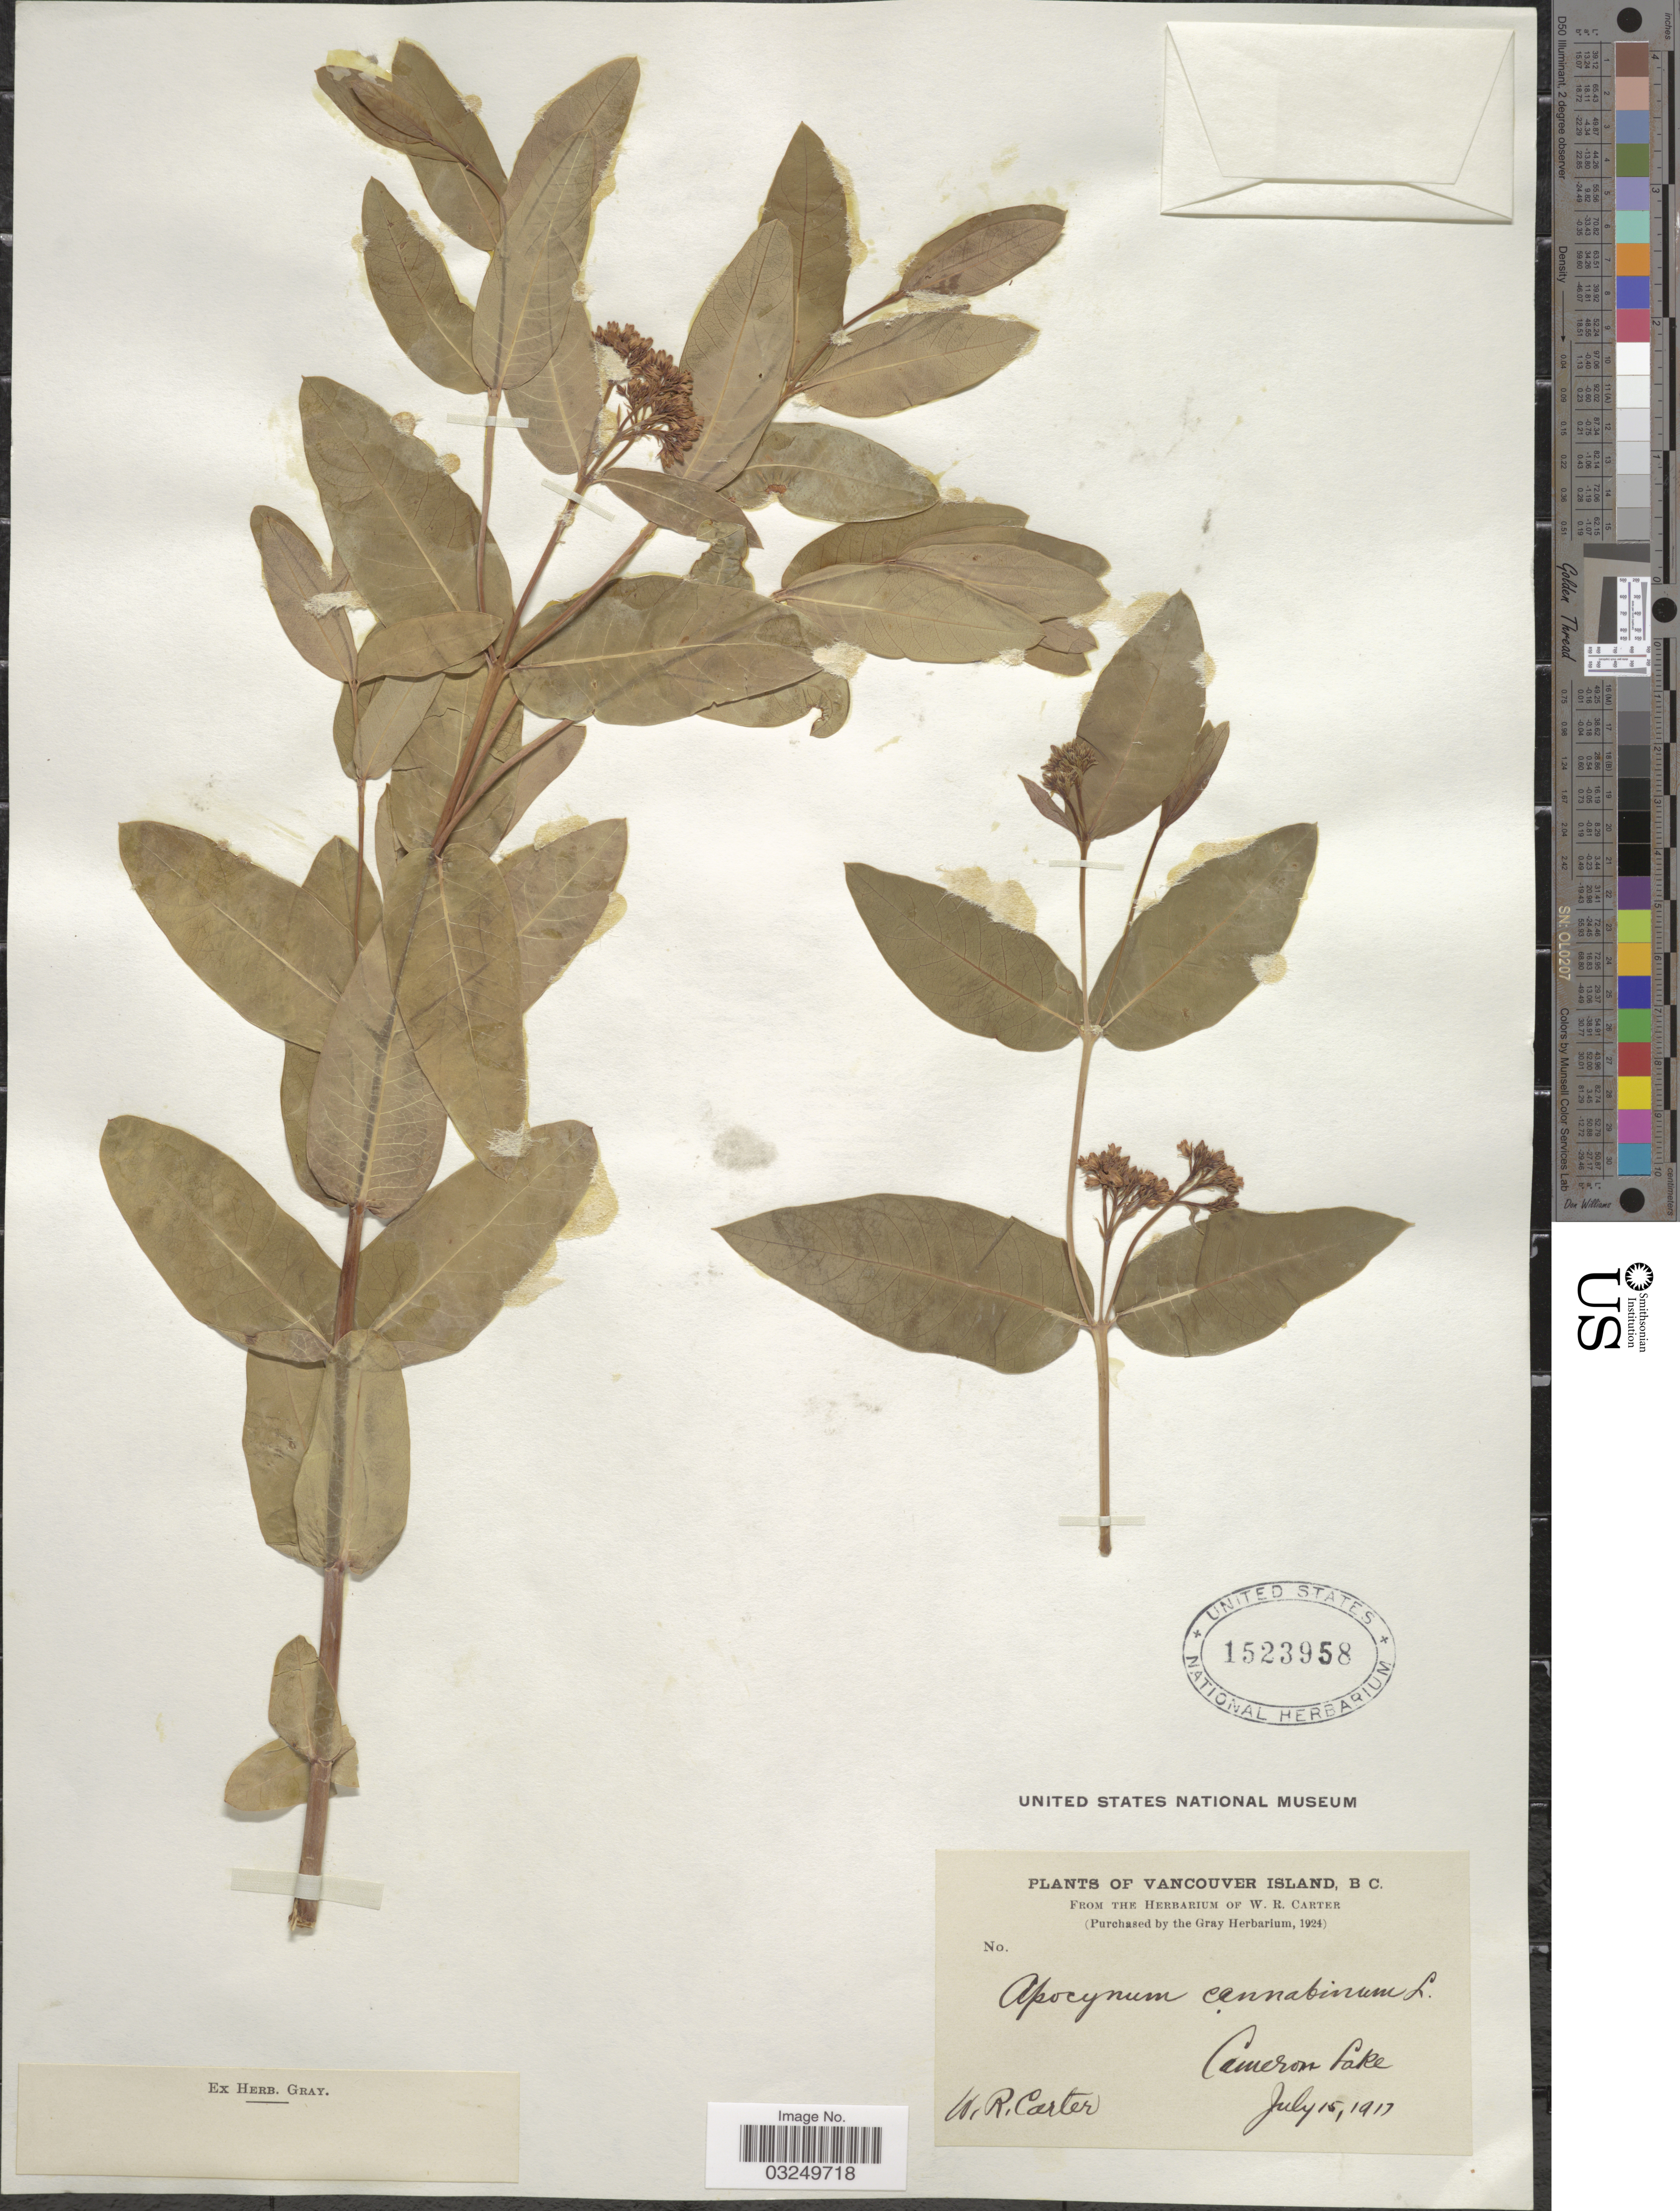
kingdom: Plantae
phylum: Tracheophyta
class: Magnoliopsida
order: Gentianales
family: Apocynaceae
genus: Apocynum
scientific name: Apocynum cannabinum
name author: L.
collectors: W. R. Carter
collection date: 1917-07-15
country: Canada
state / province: British Columbia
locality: Vancouver Island. Cameron Lake.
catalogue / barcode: US 1523958